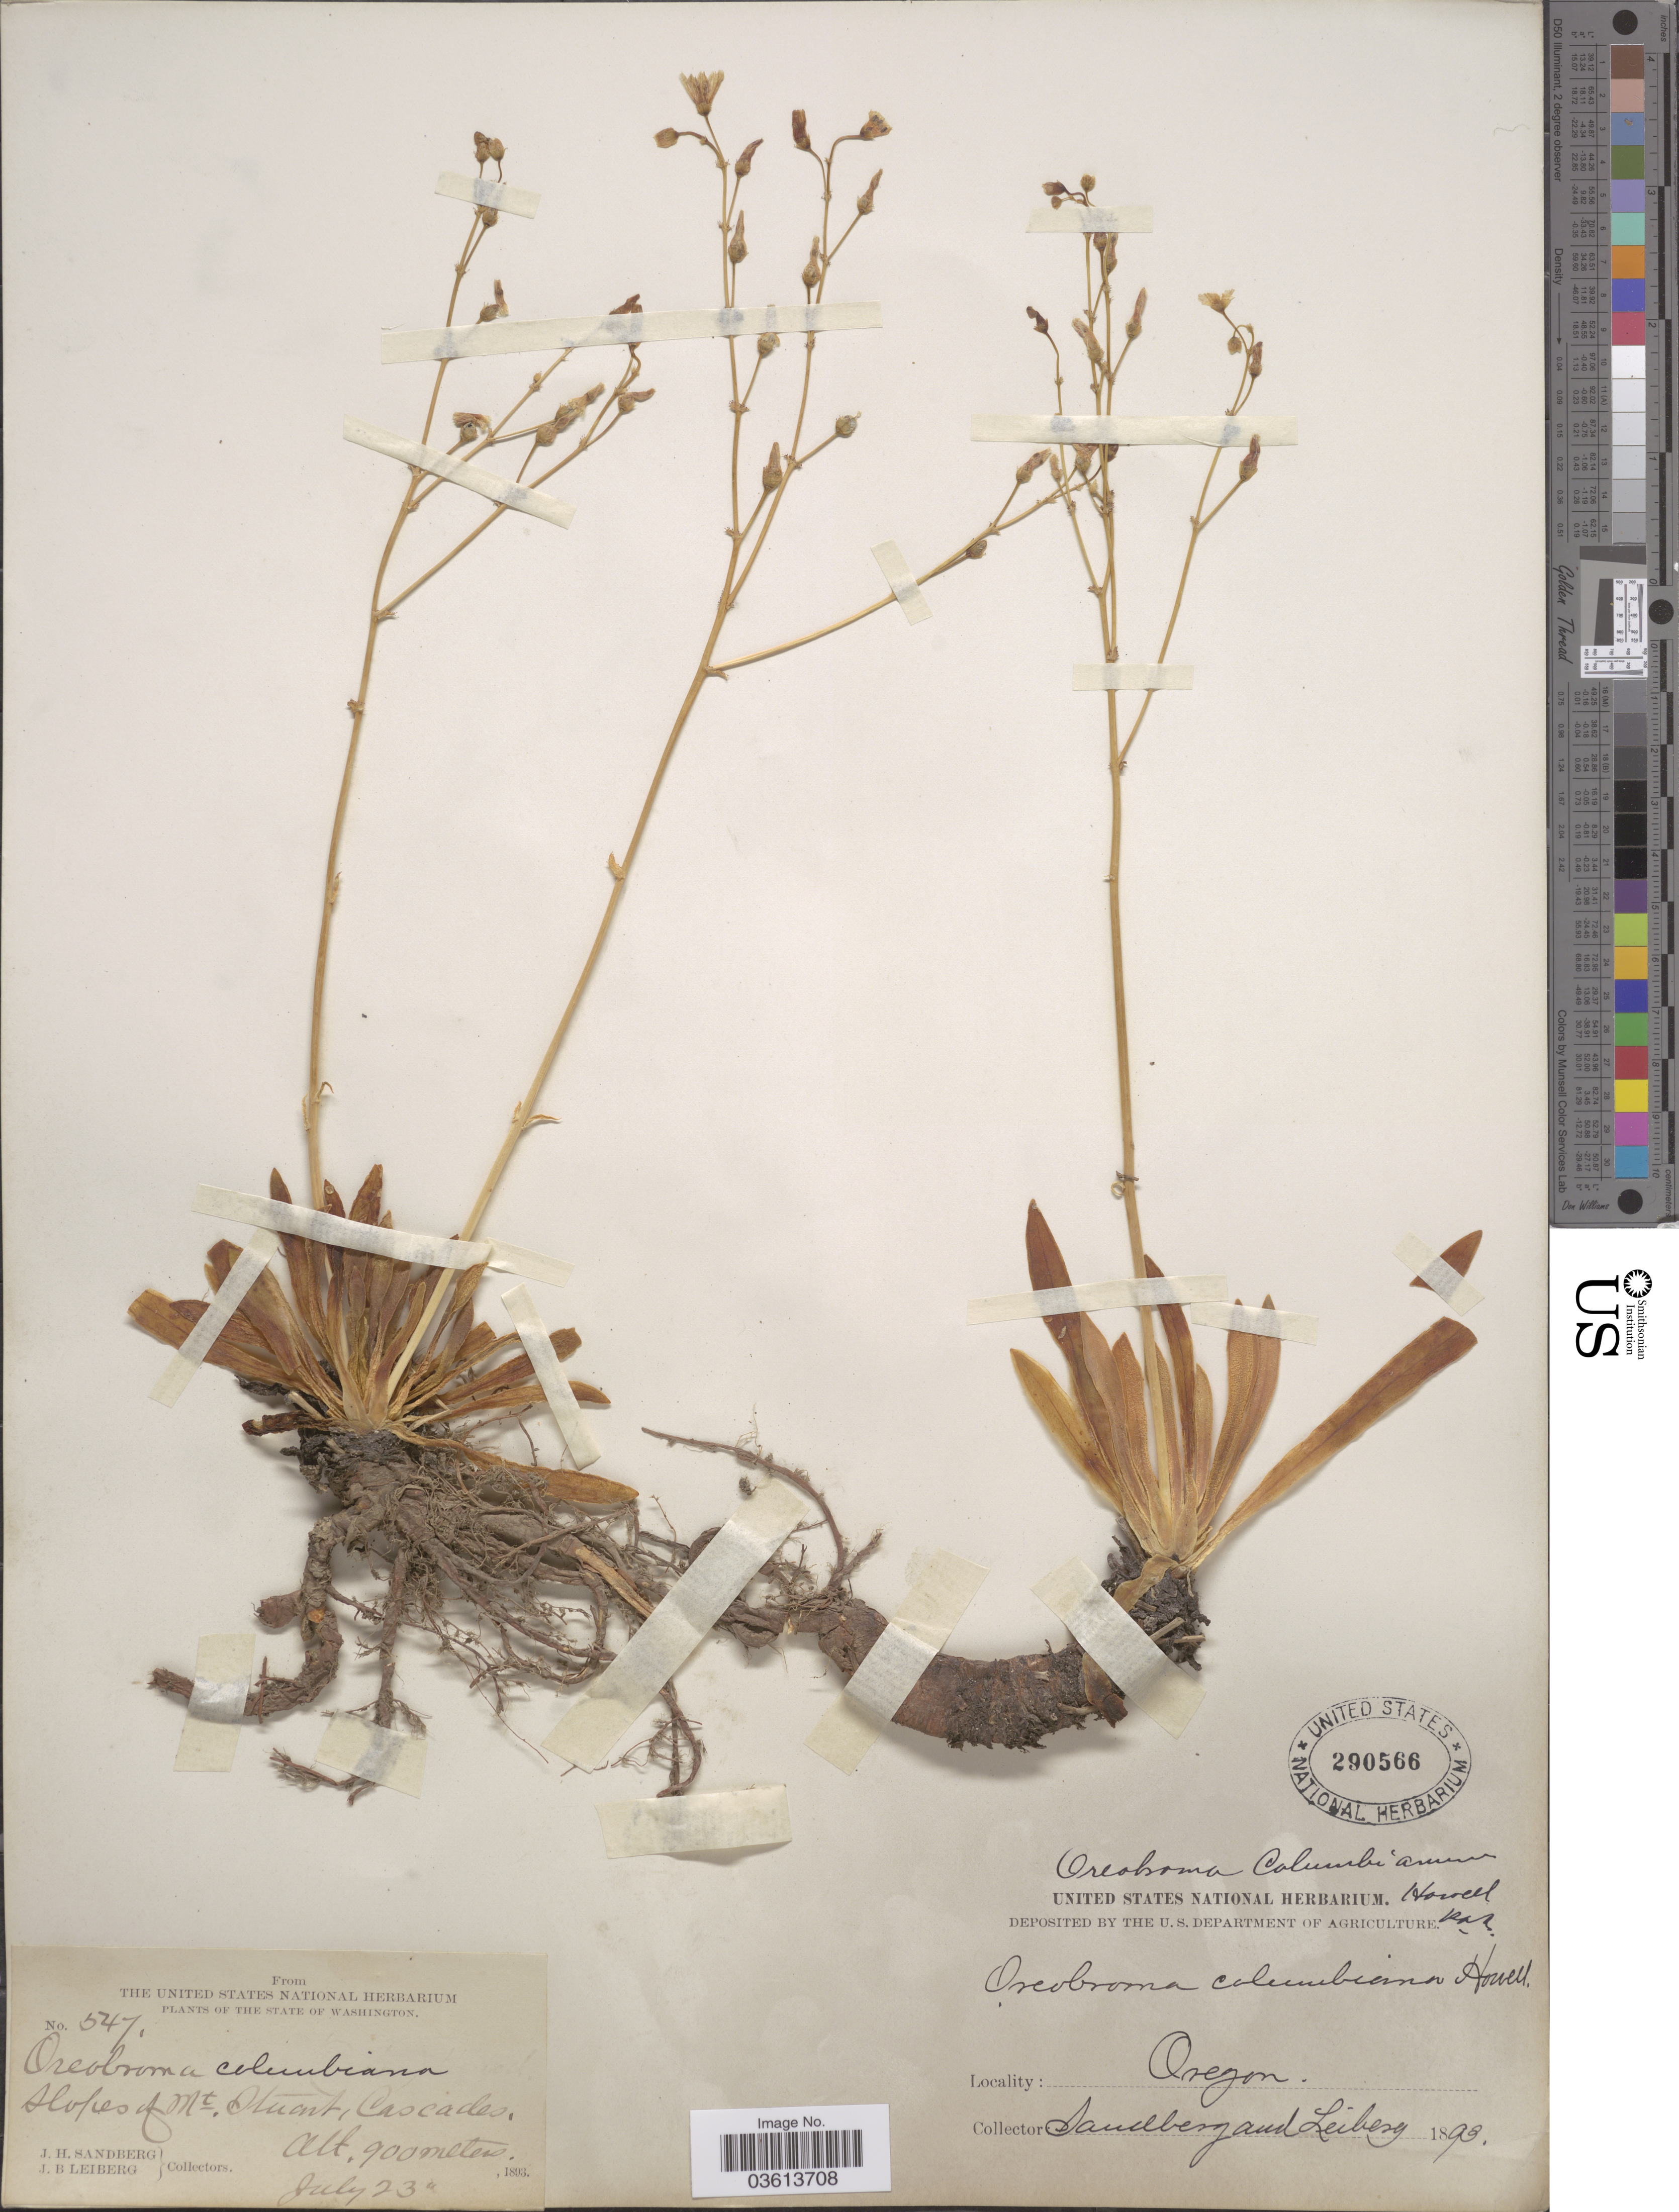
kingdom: Plantae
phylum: Tracheophyta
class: Magnoliopsida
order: Caryophyllales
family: Montiaceae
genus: Lewisia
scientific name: Lewisia columbiana var. columbiana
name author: (Howell ex A. Gray) B.L. Rob.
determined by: Strong, Mark T., (BOT), Smithsonian Institution - National Museum of Natural History (UNITED STATES)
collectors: J. H. Sandberg & J. B. Leiberg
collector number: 547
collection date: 1893-07-23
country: United States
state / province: Washington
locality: Slopes of Mt. Stuart, Cacades.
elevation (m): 900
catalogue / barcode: US 290566